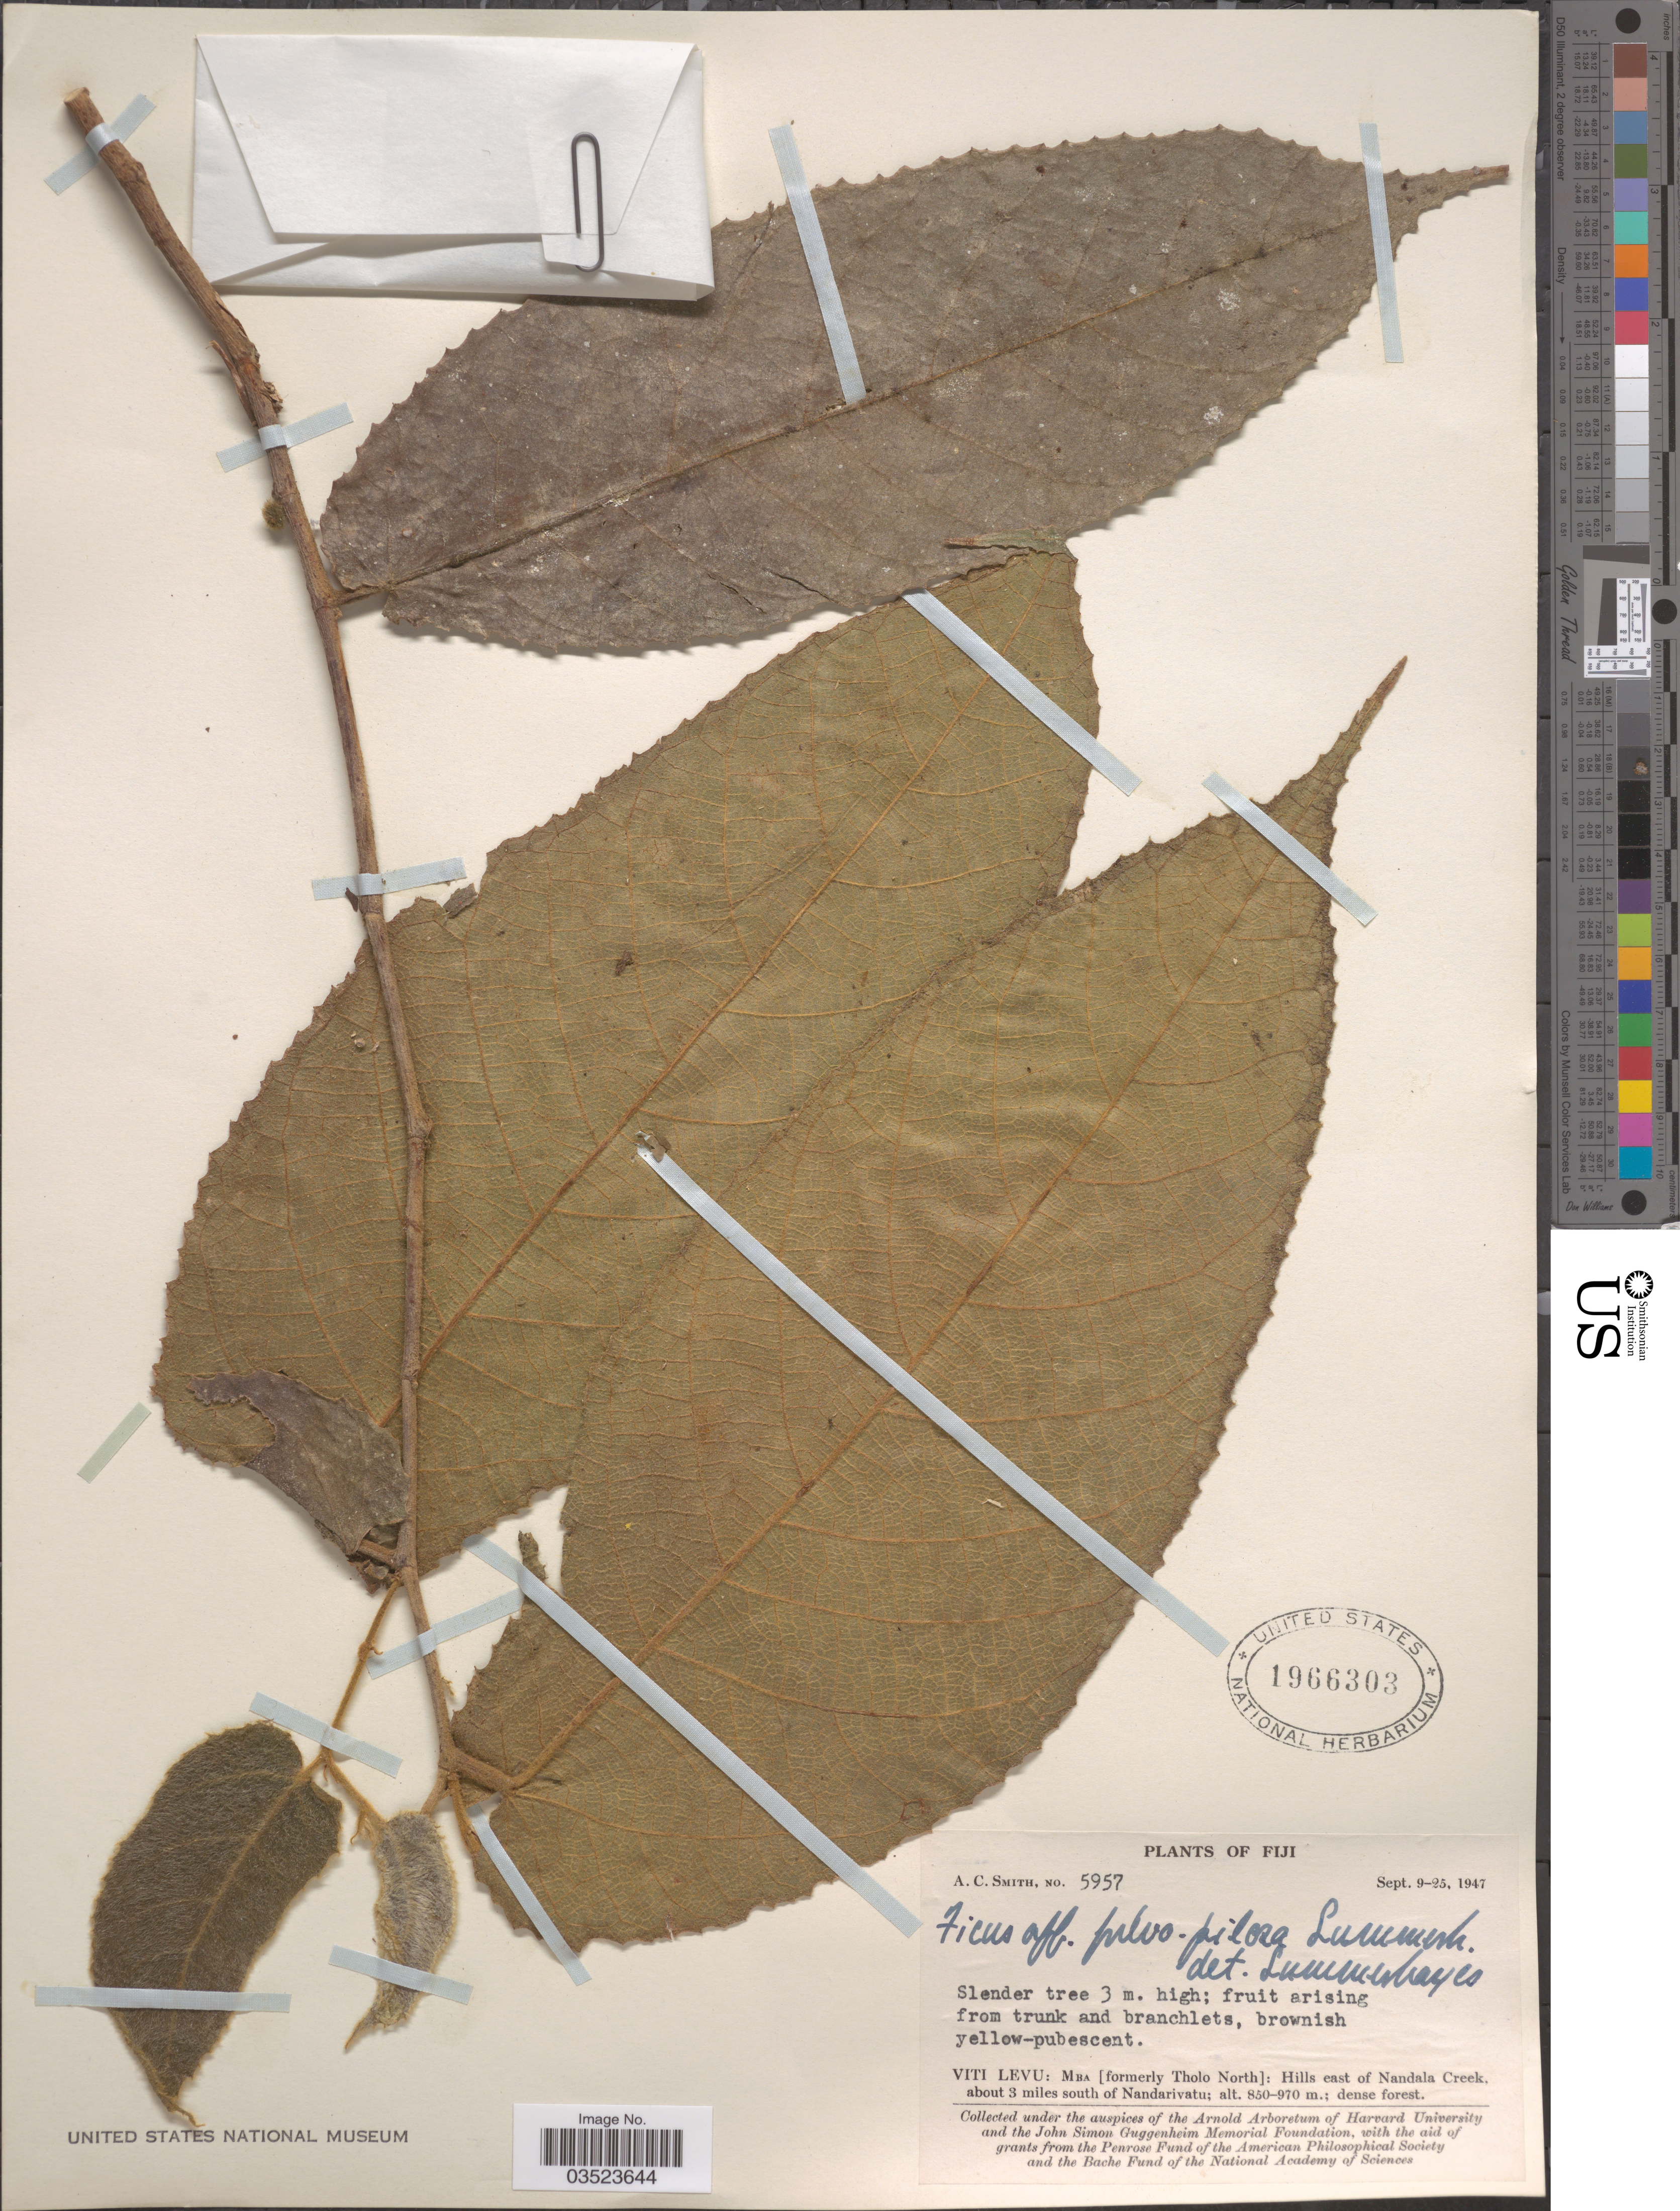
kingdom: Plantae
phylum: Tracheophyta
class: Magnoliopsida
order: Rosales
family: Moraceae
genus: Ficus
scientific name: Ficus fulvo-pilosa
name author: Summerh. in A.C. Sm.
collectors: A. C. Smith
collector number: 5957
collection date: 1947-09-09/1947-09-25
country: Fiji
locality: Viti Levu: Mba [formerly Tholo North]: Hills east of Nandala Creek, about 3 miles south of Nandarivatu.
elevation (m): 850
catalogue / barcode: US 1966303